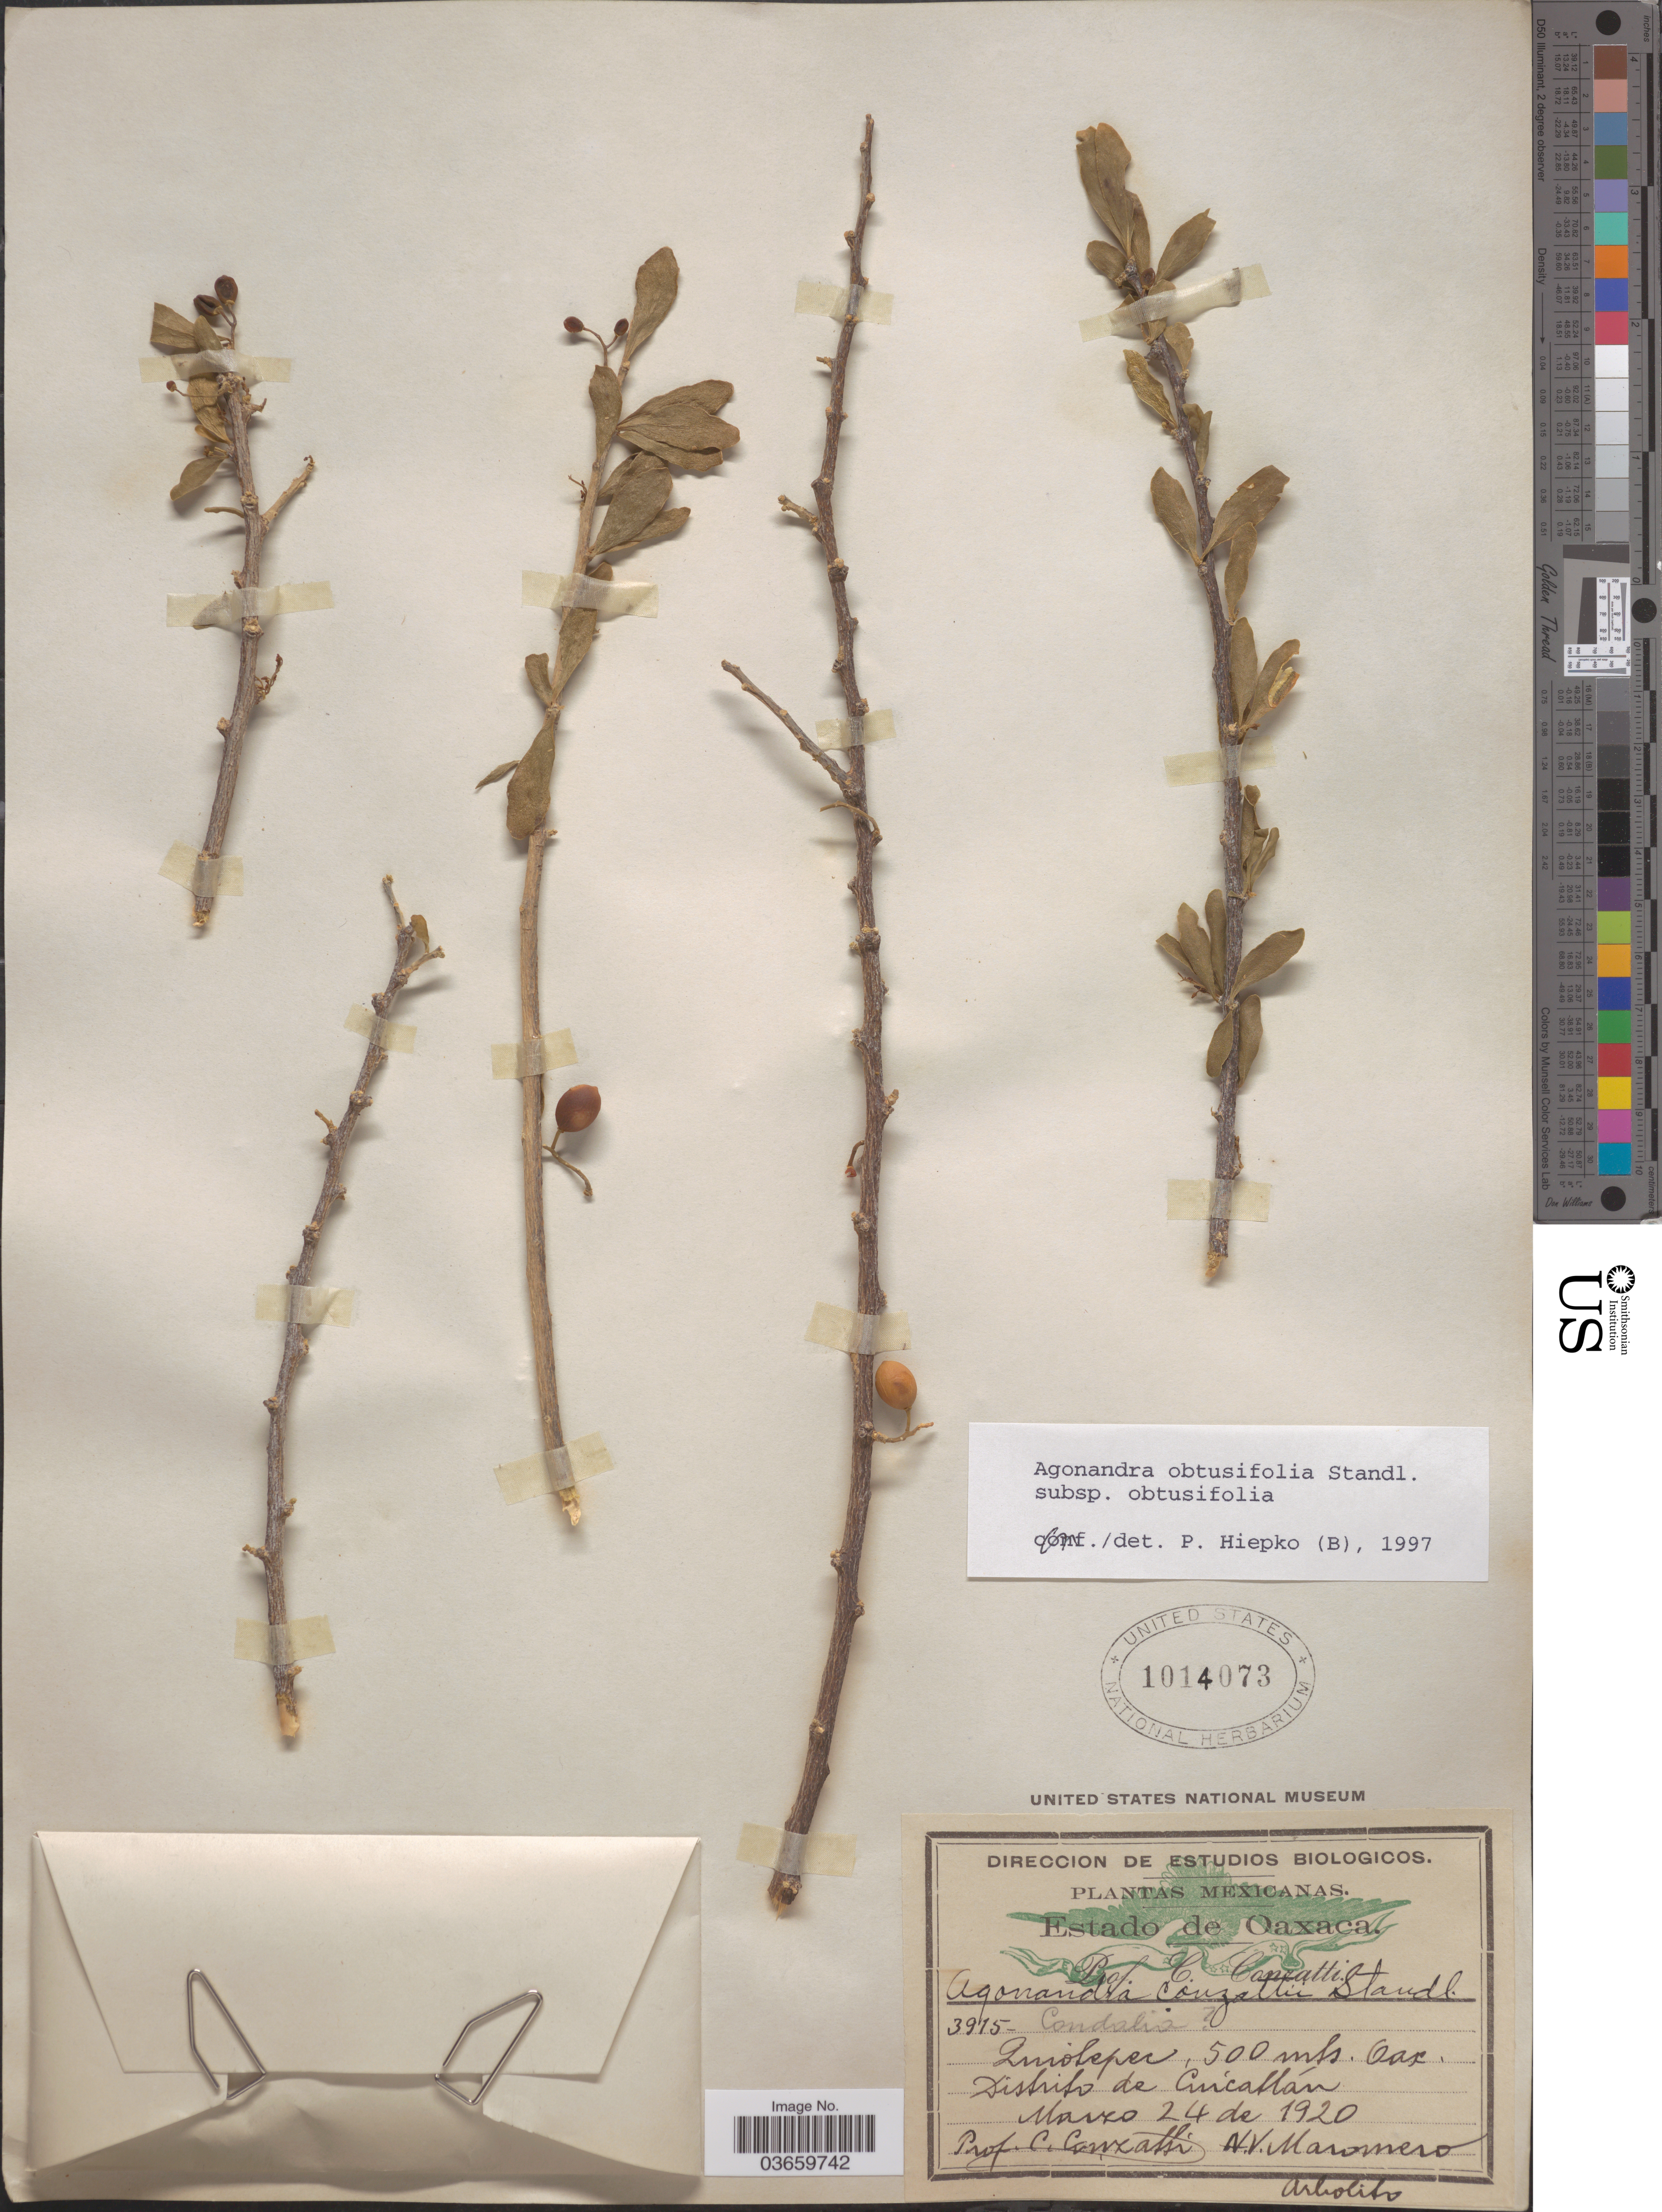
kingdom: Plantae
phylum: Tracheophyta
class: Magnoliopsida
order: Santalales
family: Opiliaceae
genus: Agonandra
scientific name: Agonandra obtusifolia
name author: Standl.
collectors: C. Conzatti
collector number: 3915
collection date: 1920-03-24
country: Mexico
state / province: Oaxaca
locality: Quiotepec. Distrito de Cuicatlán.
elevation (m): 500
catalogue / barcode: US 1014073